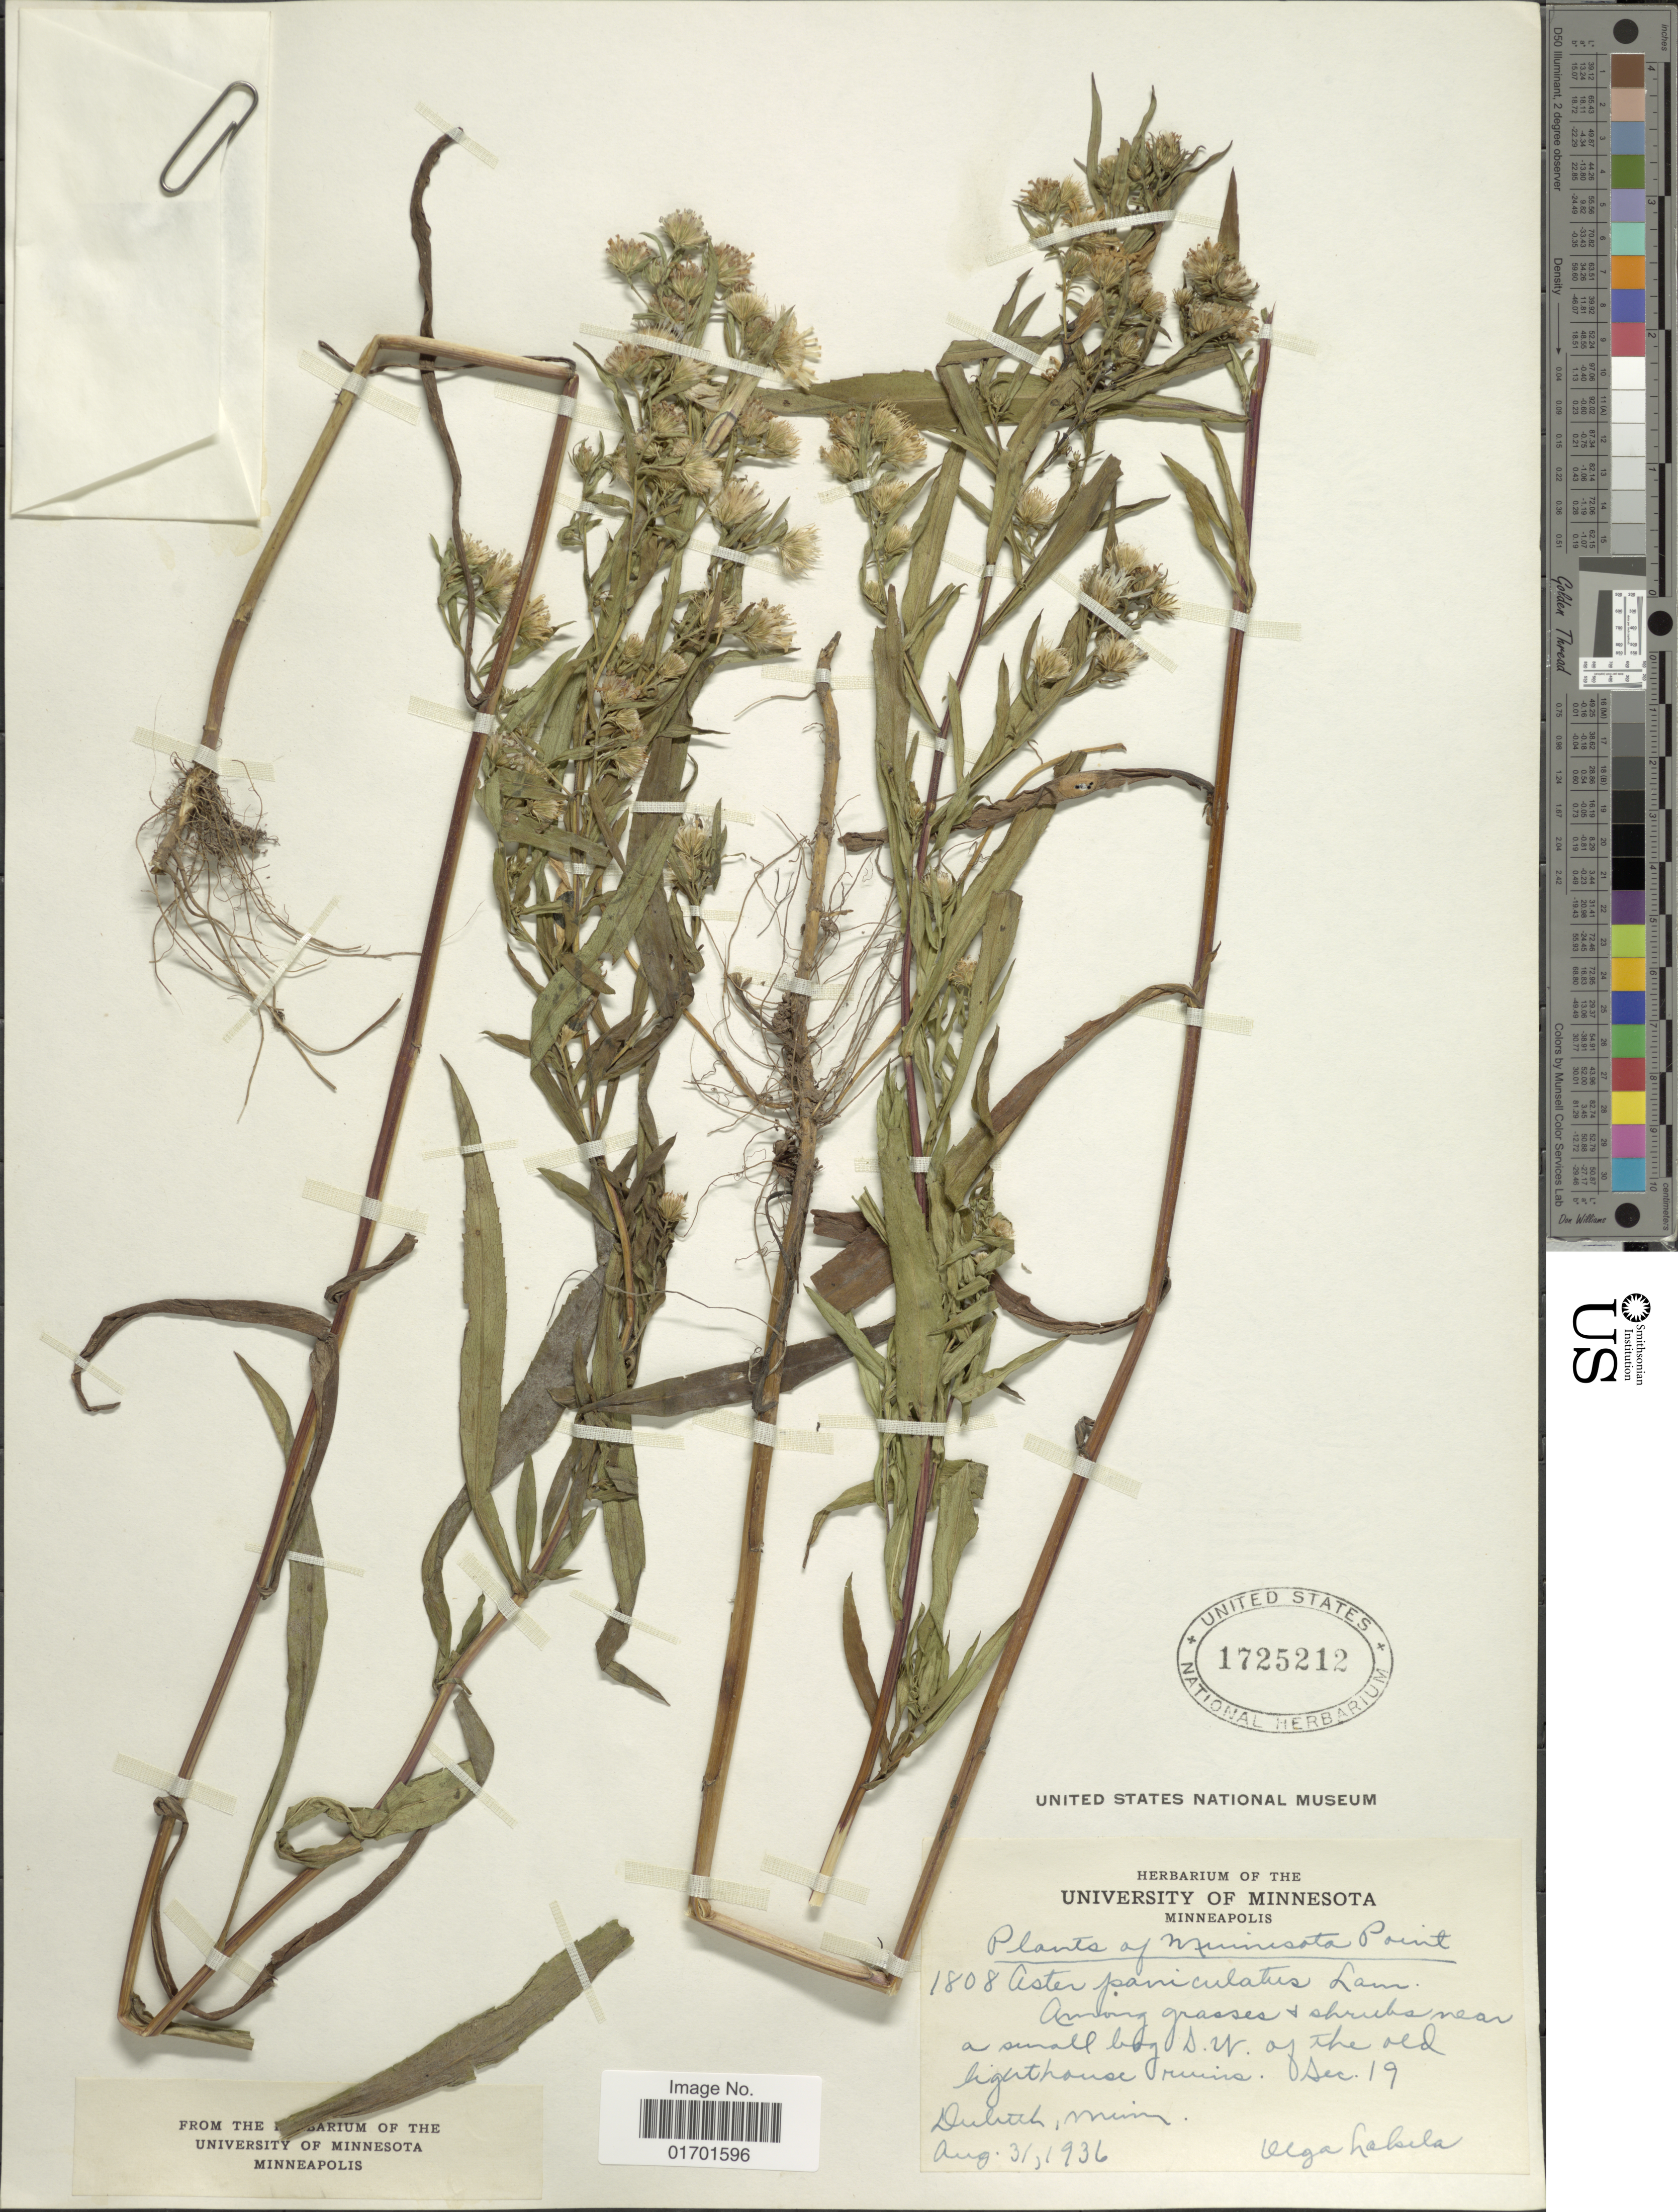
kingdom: Plantae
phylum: Tracheophyta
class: Magnoliopsida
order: Asterales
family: Asteraceae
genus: Symphyotrichum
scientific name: Symphyotrichum lanceolatum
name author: (Willd.) G.L. Nesom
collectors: O. K. Lakela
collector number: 1808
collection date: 1936-08-31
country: United States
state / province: Minnesota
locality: The old lighthouse ruins Sec. 19, Duluth.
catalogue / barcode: US 1725212